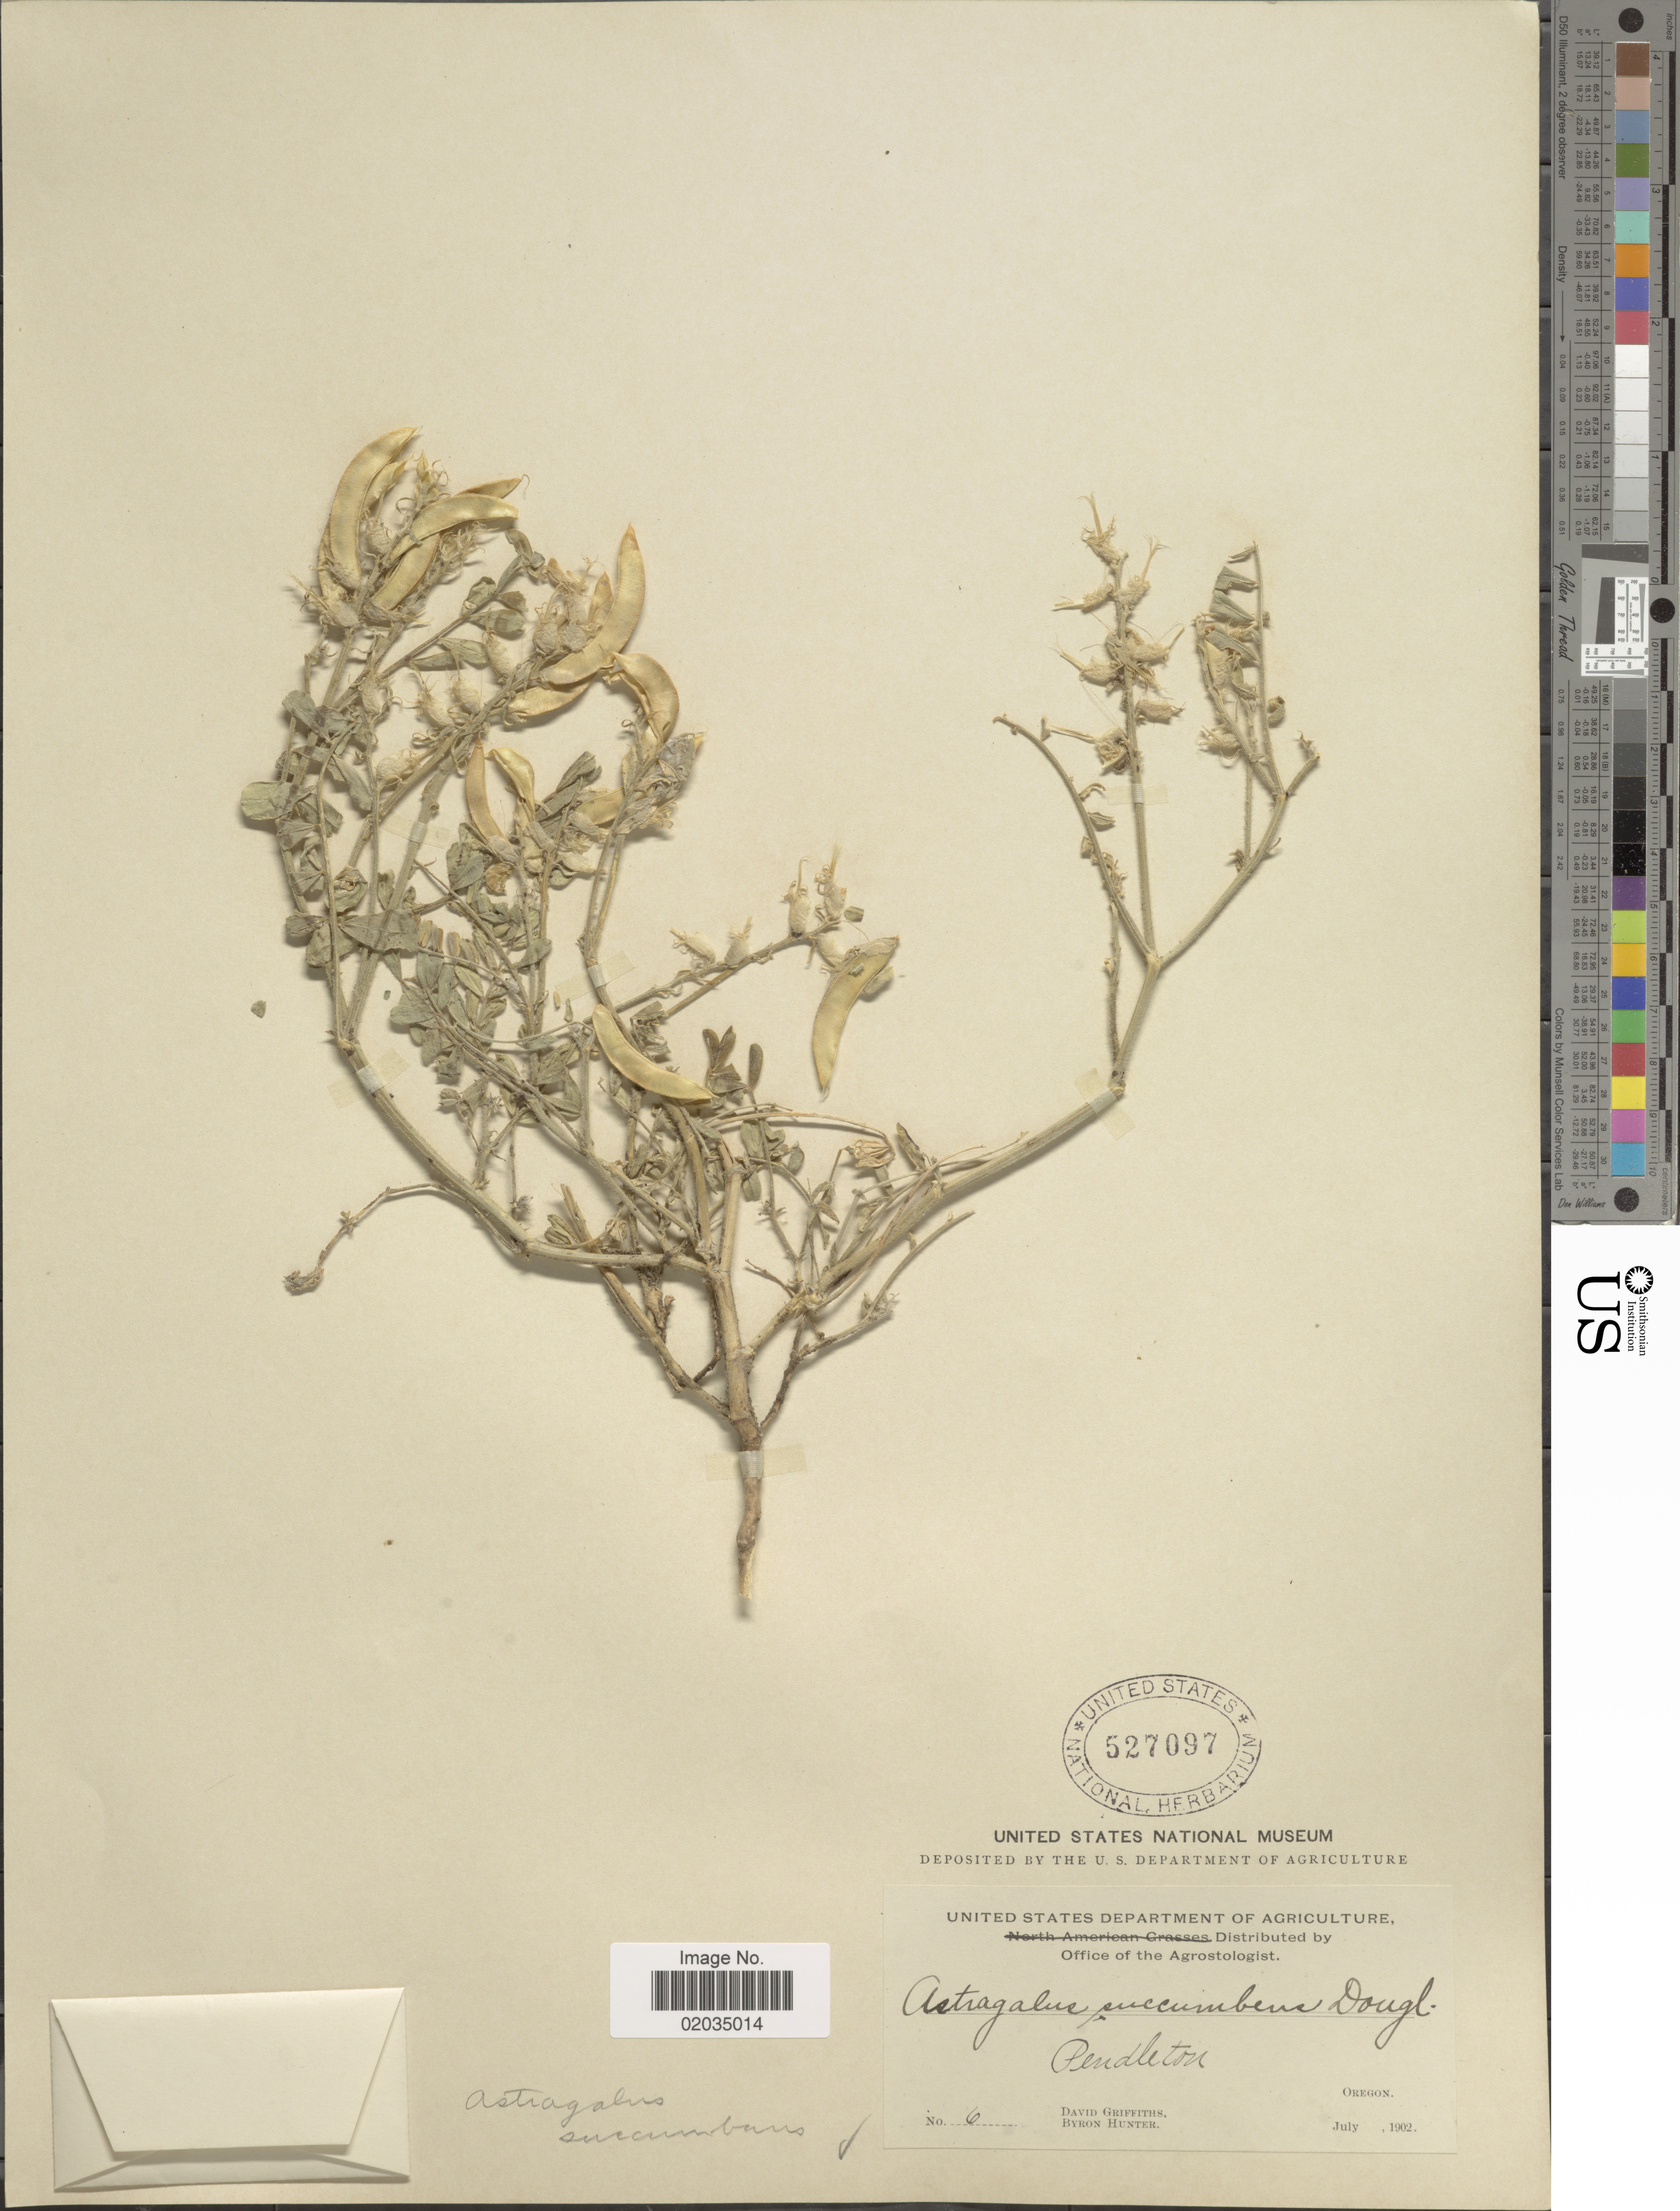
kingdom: Plantae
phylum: Tracheophyta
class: Magnoliopsida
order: Fabales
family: Fabaceae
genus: Astragalus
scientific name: Astragalus succumbens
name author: Hook.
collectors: D. Griffiths & B. Hunter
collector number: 6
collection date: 1902-07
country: United States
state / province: Oregon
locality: Pendleton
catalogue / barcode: US 527097